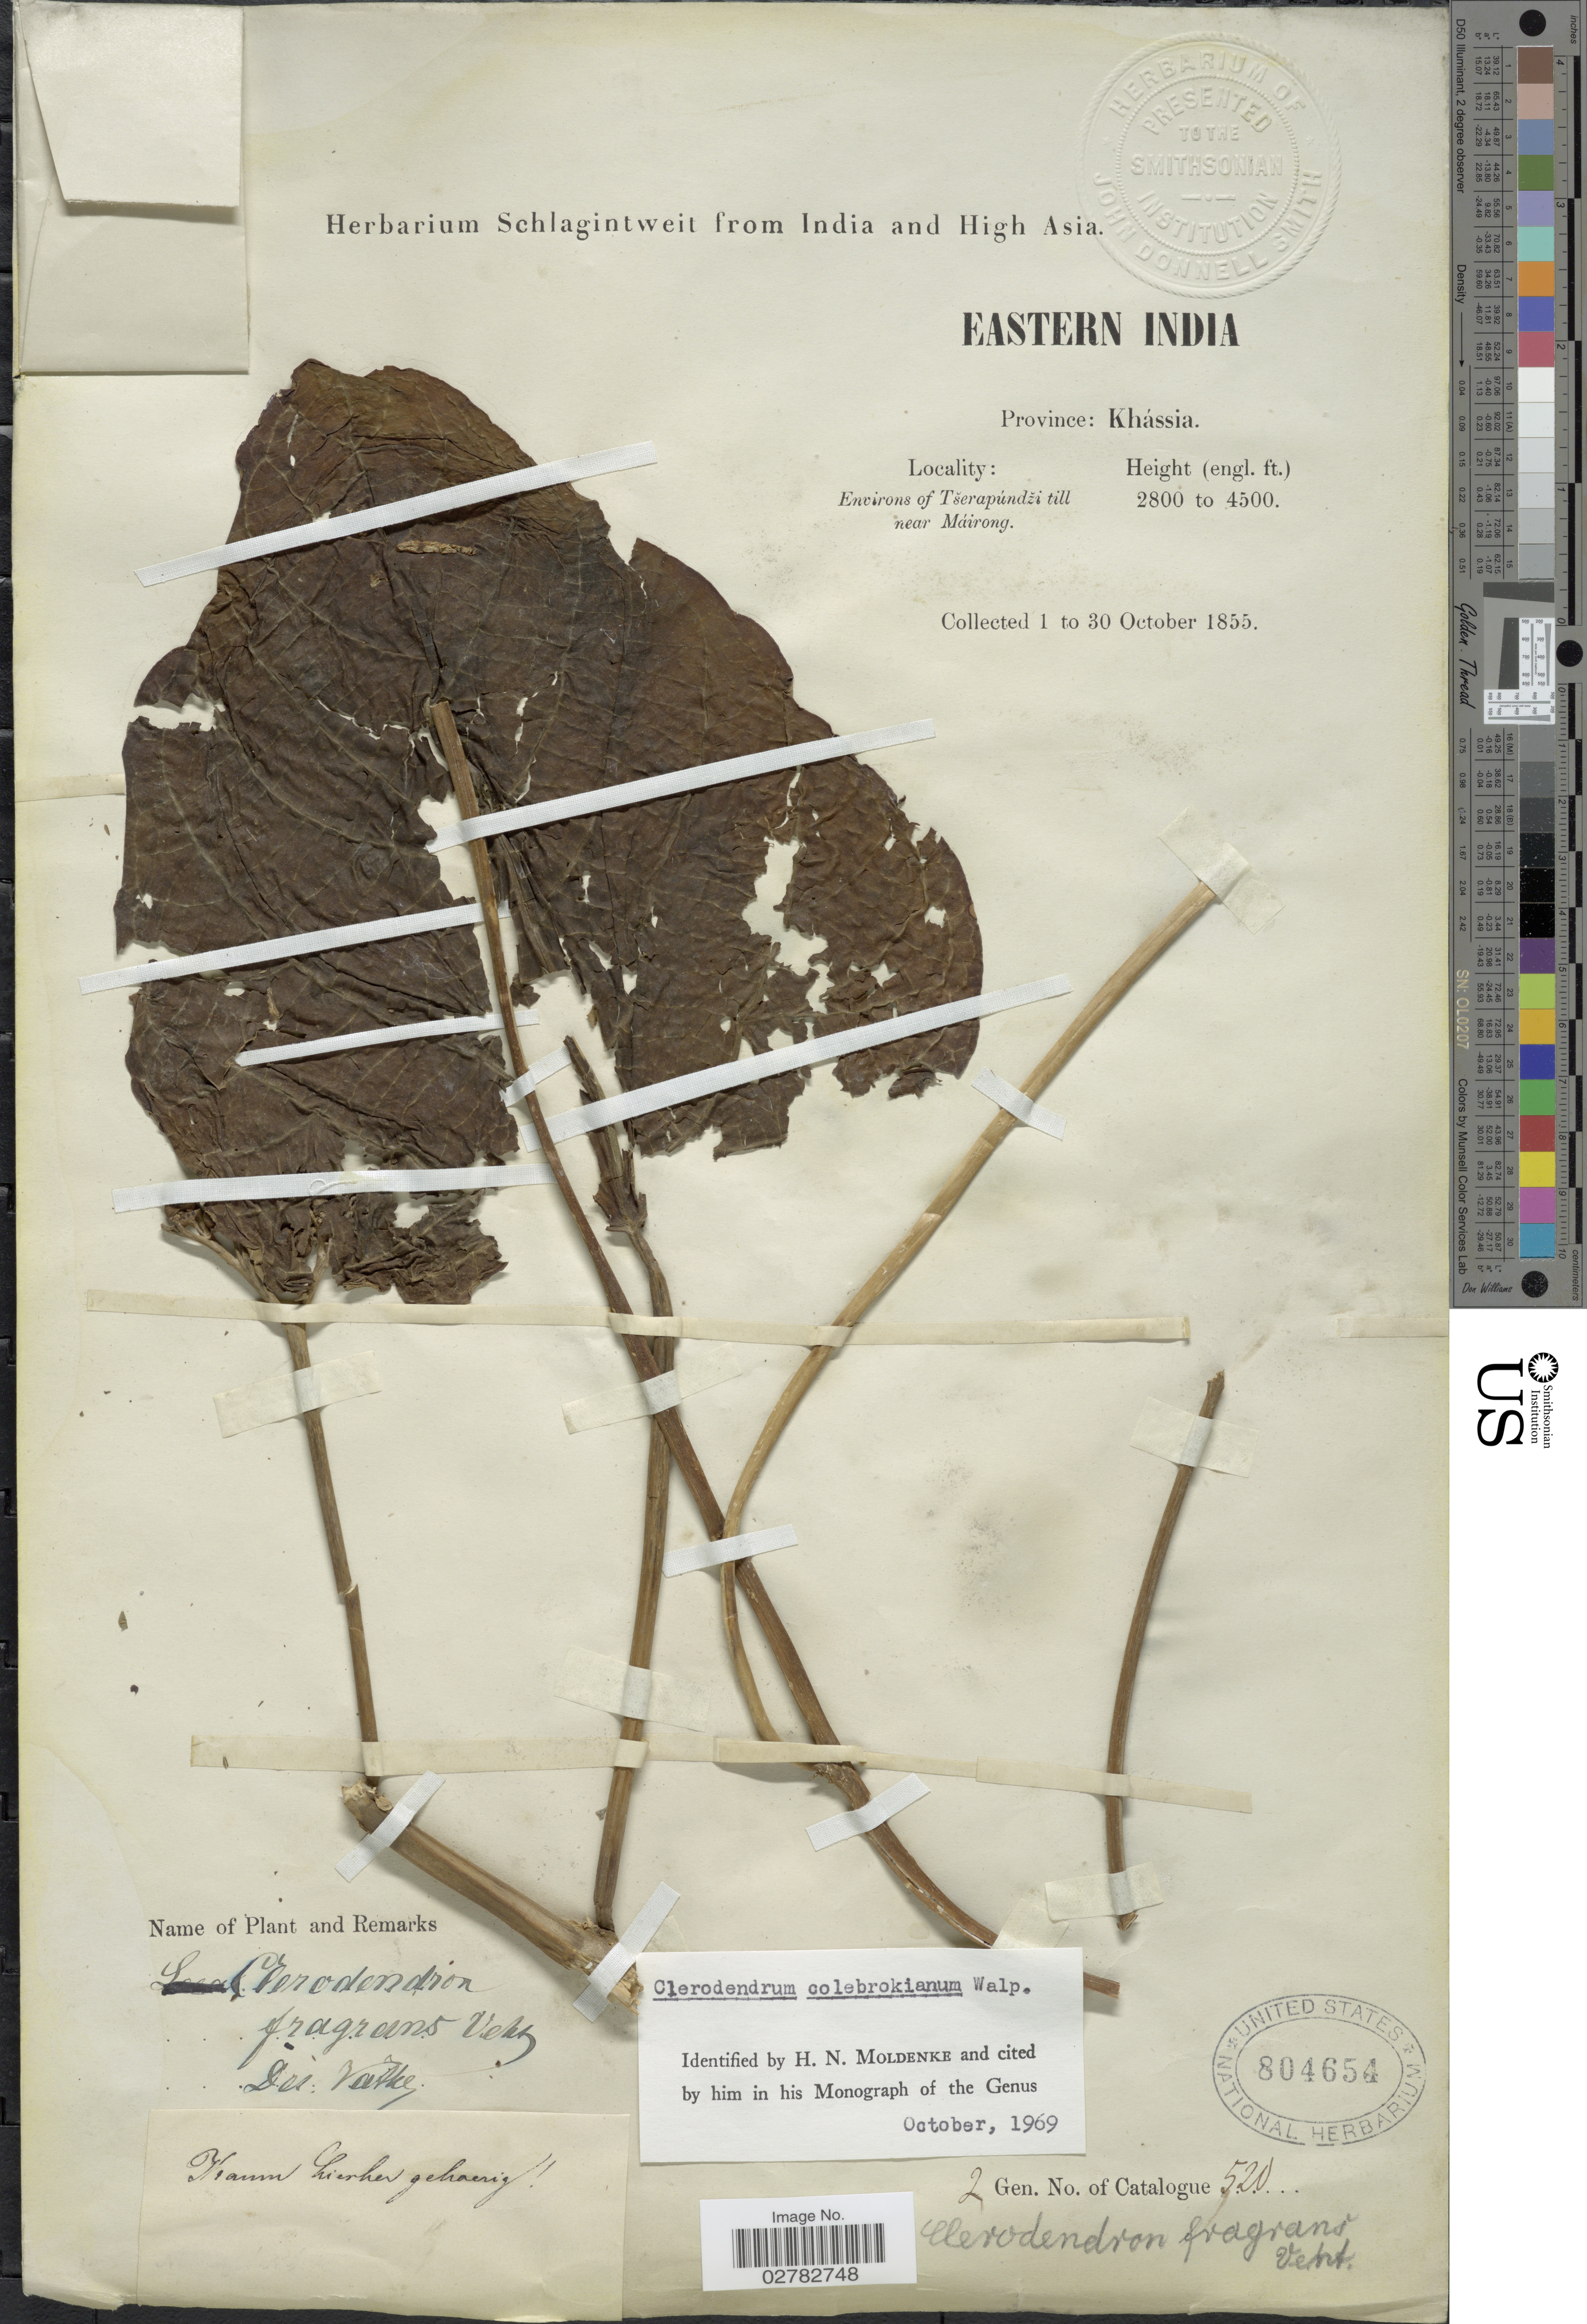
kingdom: Plantae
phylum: Tracheophyta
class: Magnoliopsida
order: Lamiales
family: Lamiaceae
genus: Clerodendrum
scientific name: Clerodendrum colebrookianum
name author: Walp.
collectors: ex herb. Schlagintweit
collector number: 520?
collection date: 1855-10-01/1855-10-30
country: India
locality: Eastern India. Province: Khássia. Environs of Tserapúndzi till near Máirong.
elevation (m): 853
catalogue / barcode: US 804654